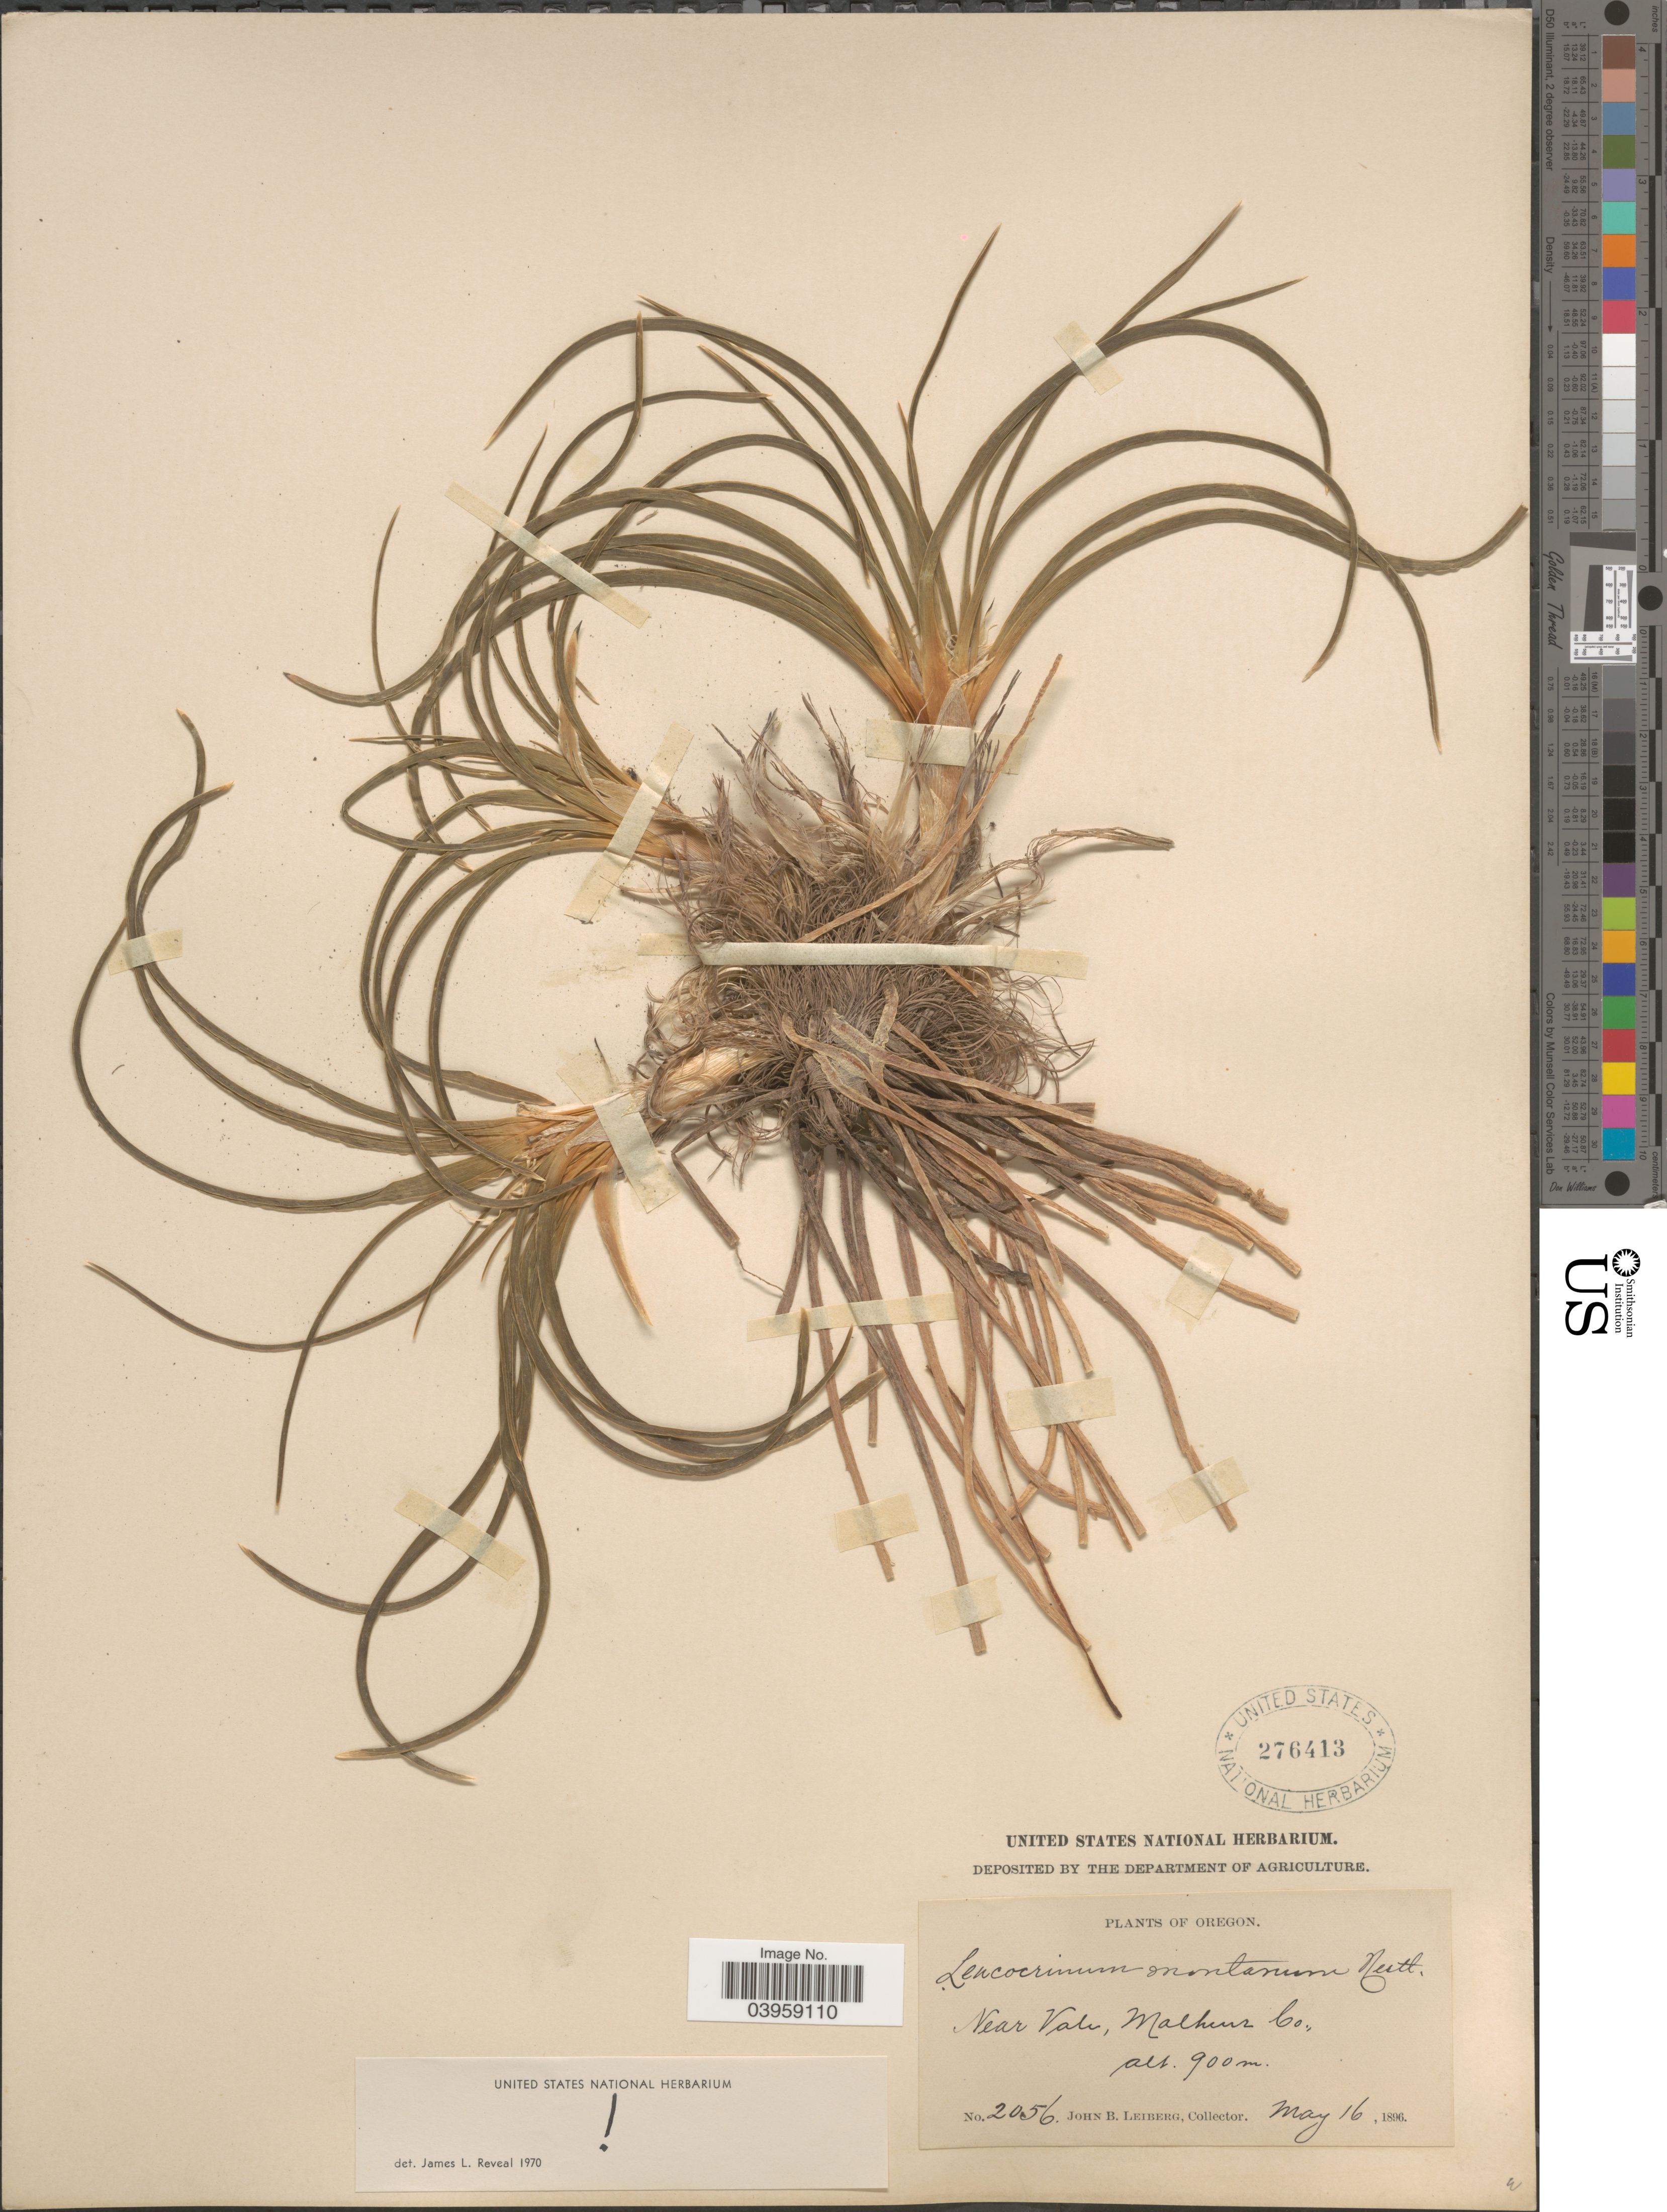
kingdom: Plantae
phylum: Tracheophyta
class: Liliopsida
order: Asparagales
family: Asparagaceae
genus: Leucocrinum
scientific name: Leucocrinum montanum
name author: Nutt.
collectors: J. B. Leiberg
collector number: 2056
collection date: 1896-05-16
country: United States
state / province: Oregon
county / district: Malheur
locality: Near Vale, Malheur Co.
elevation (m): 900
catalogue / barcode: US 276413